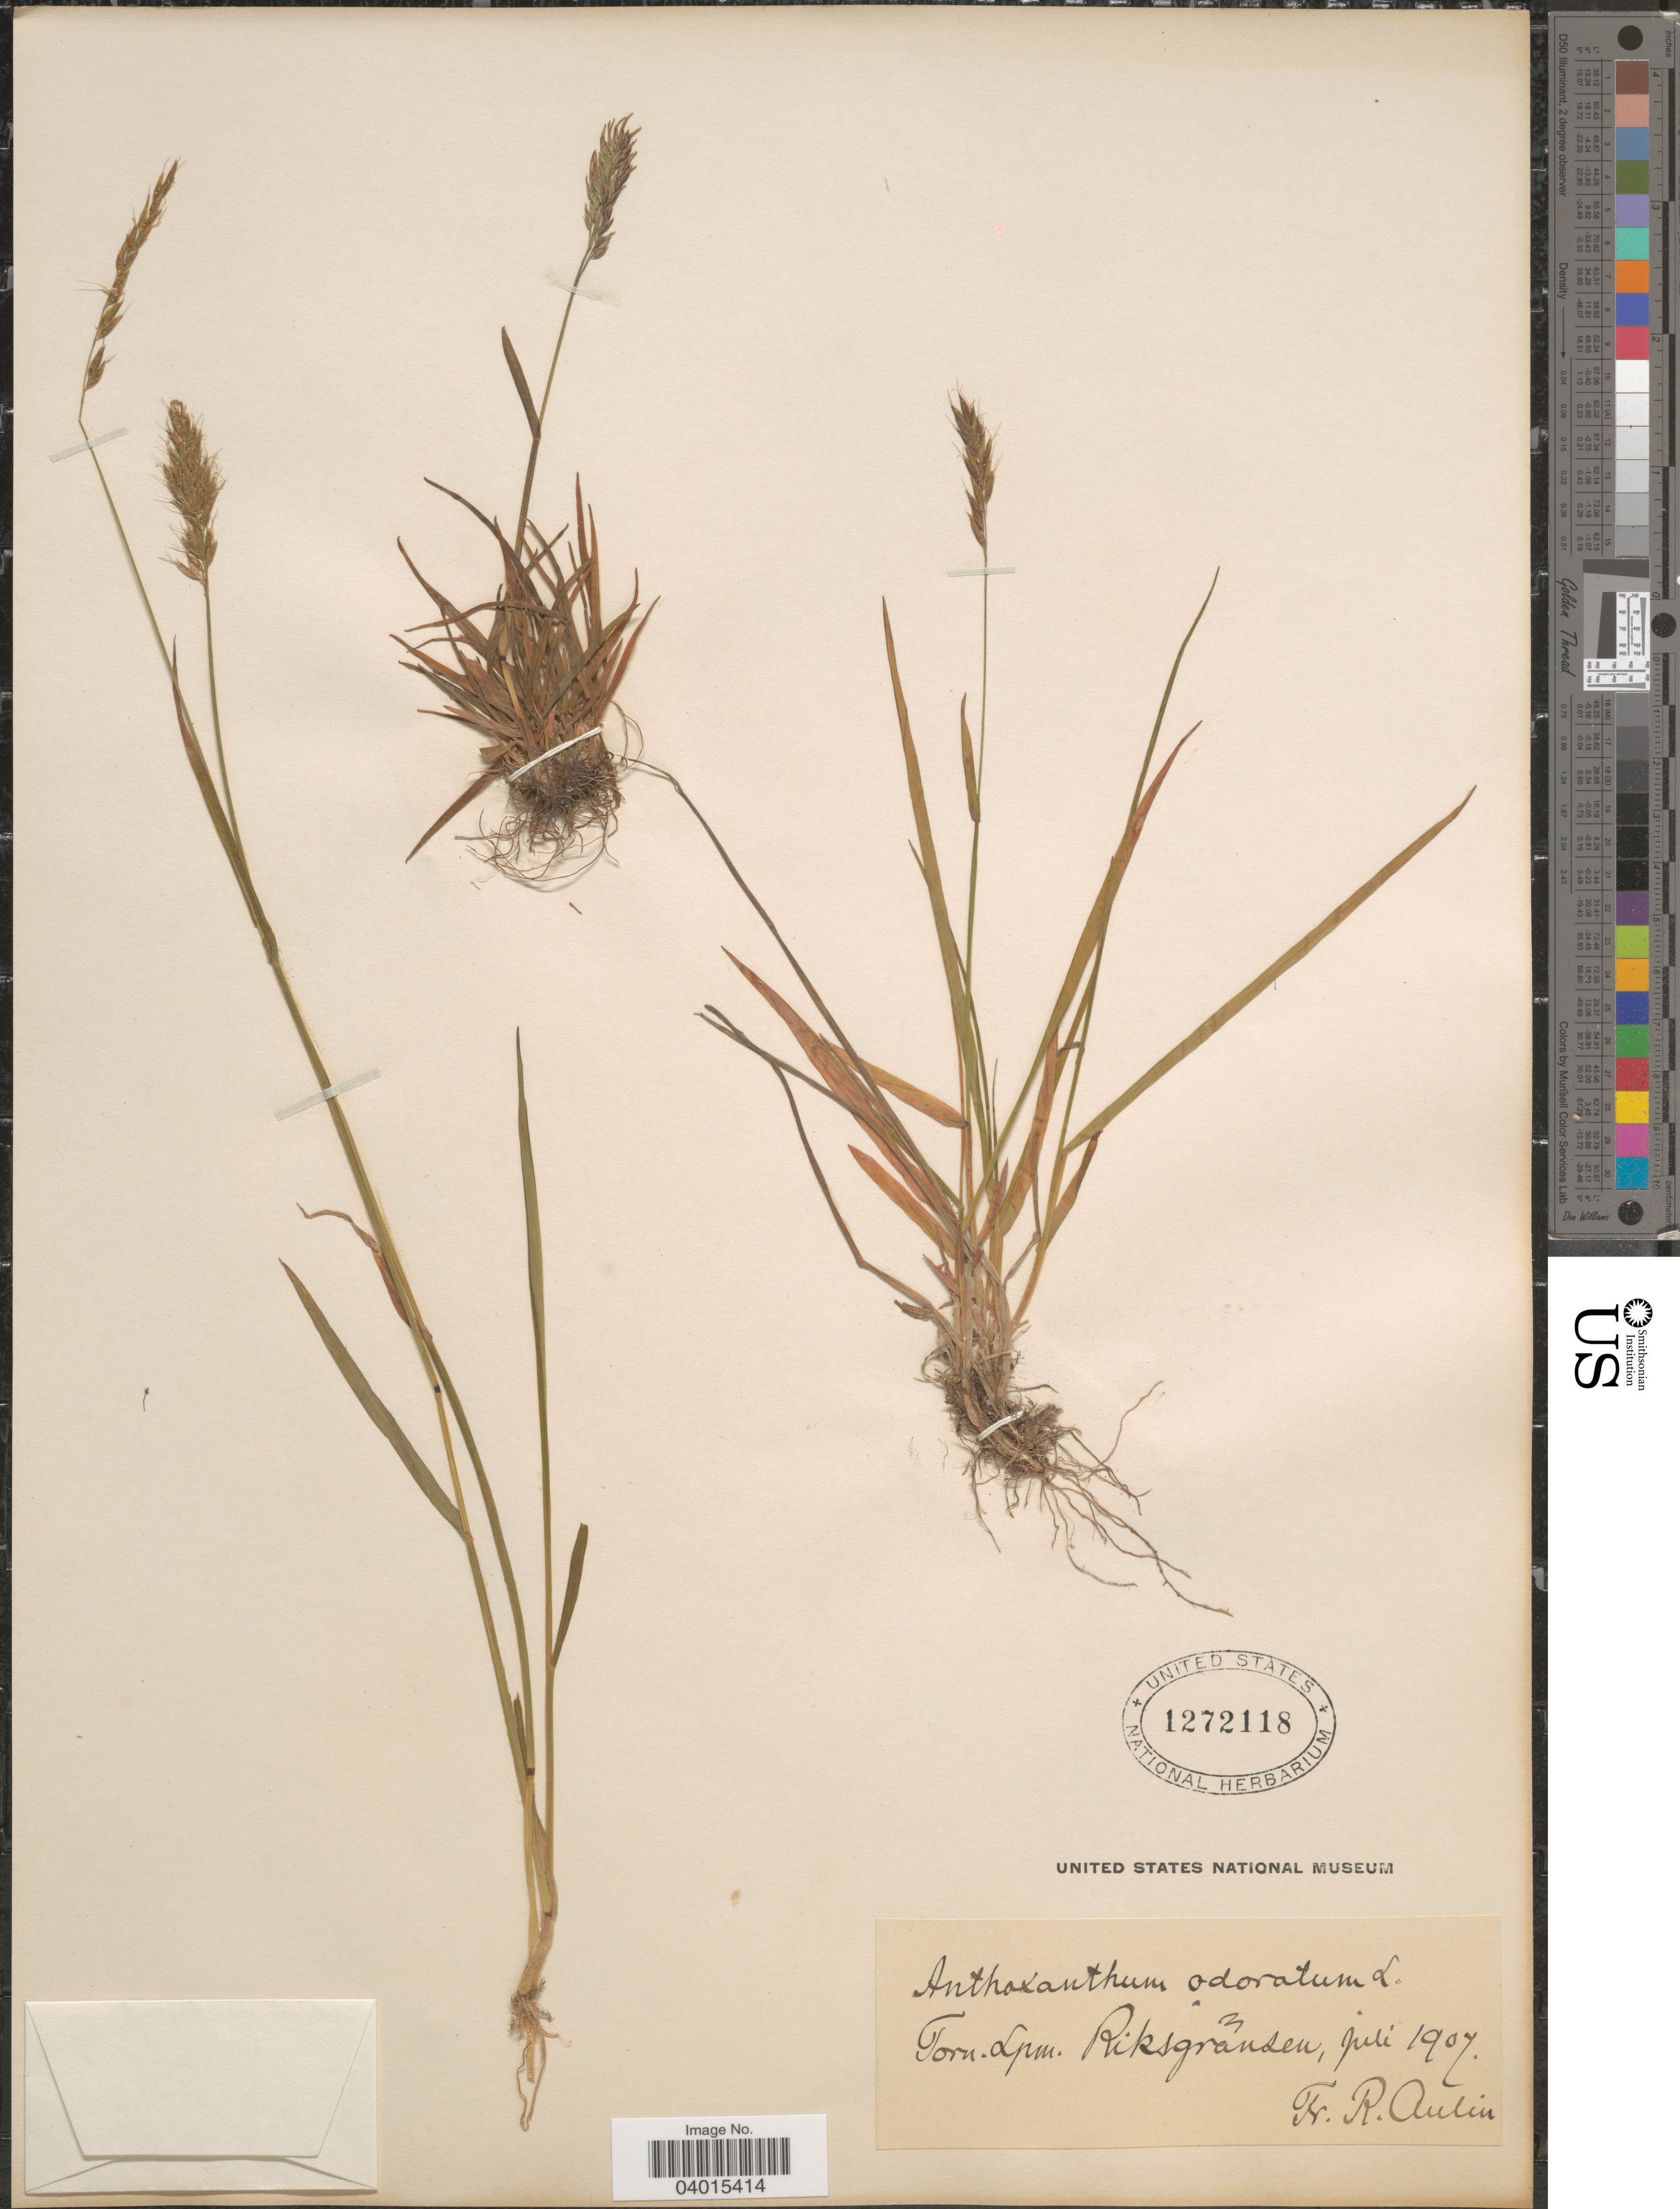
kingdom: Plantae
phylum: Tracheophyta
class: Liliopsida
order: Poales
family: Poaceae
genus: Anthoxanthum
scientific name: Anthoxanthum odoratum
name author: L.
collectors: R. Aulin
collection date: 1907-07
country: Sweden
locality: Torn. Lpm. Riksgrãnsen.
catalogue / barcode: US 1272118